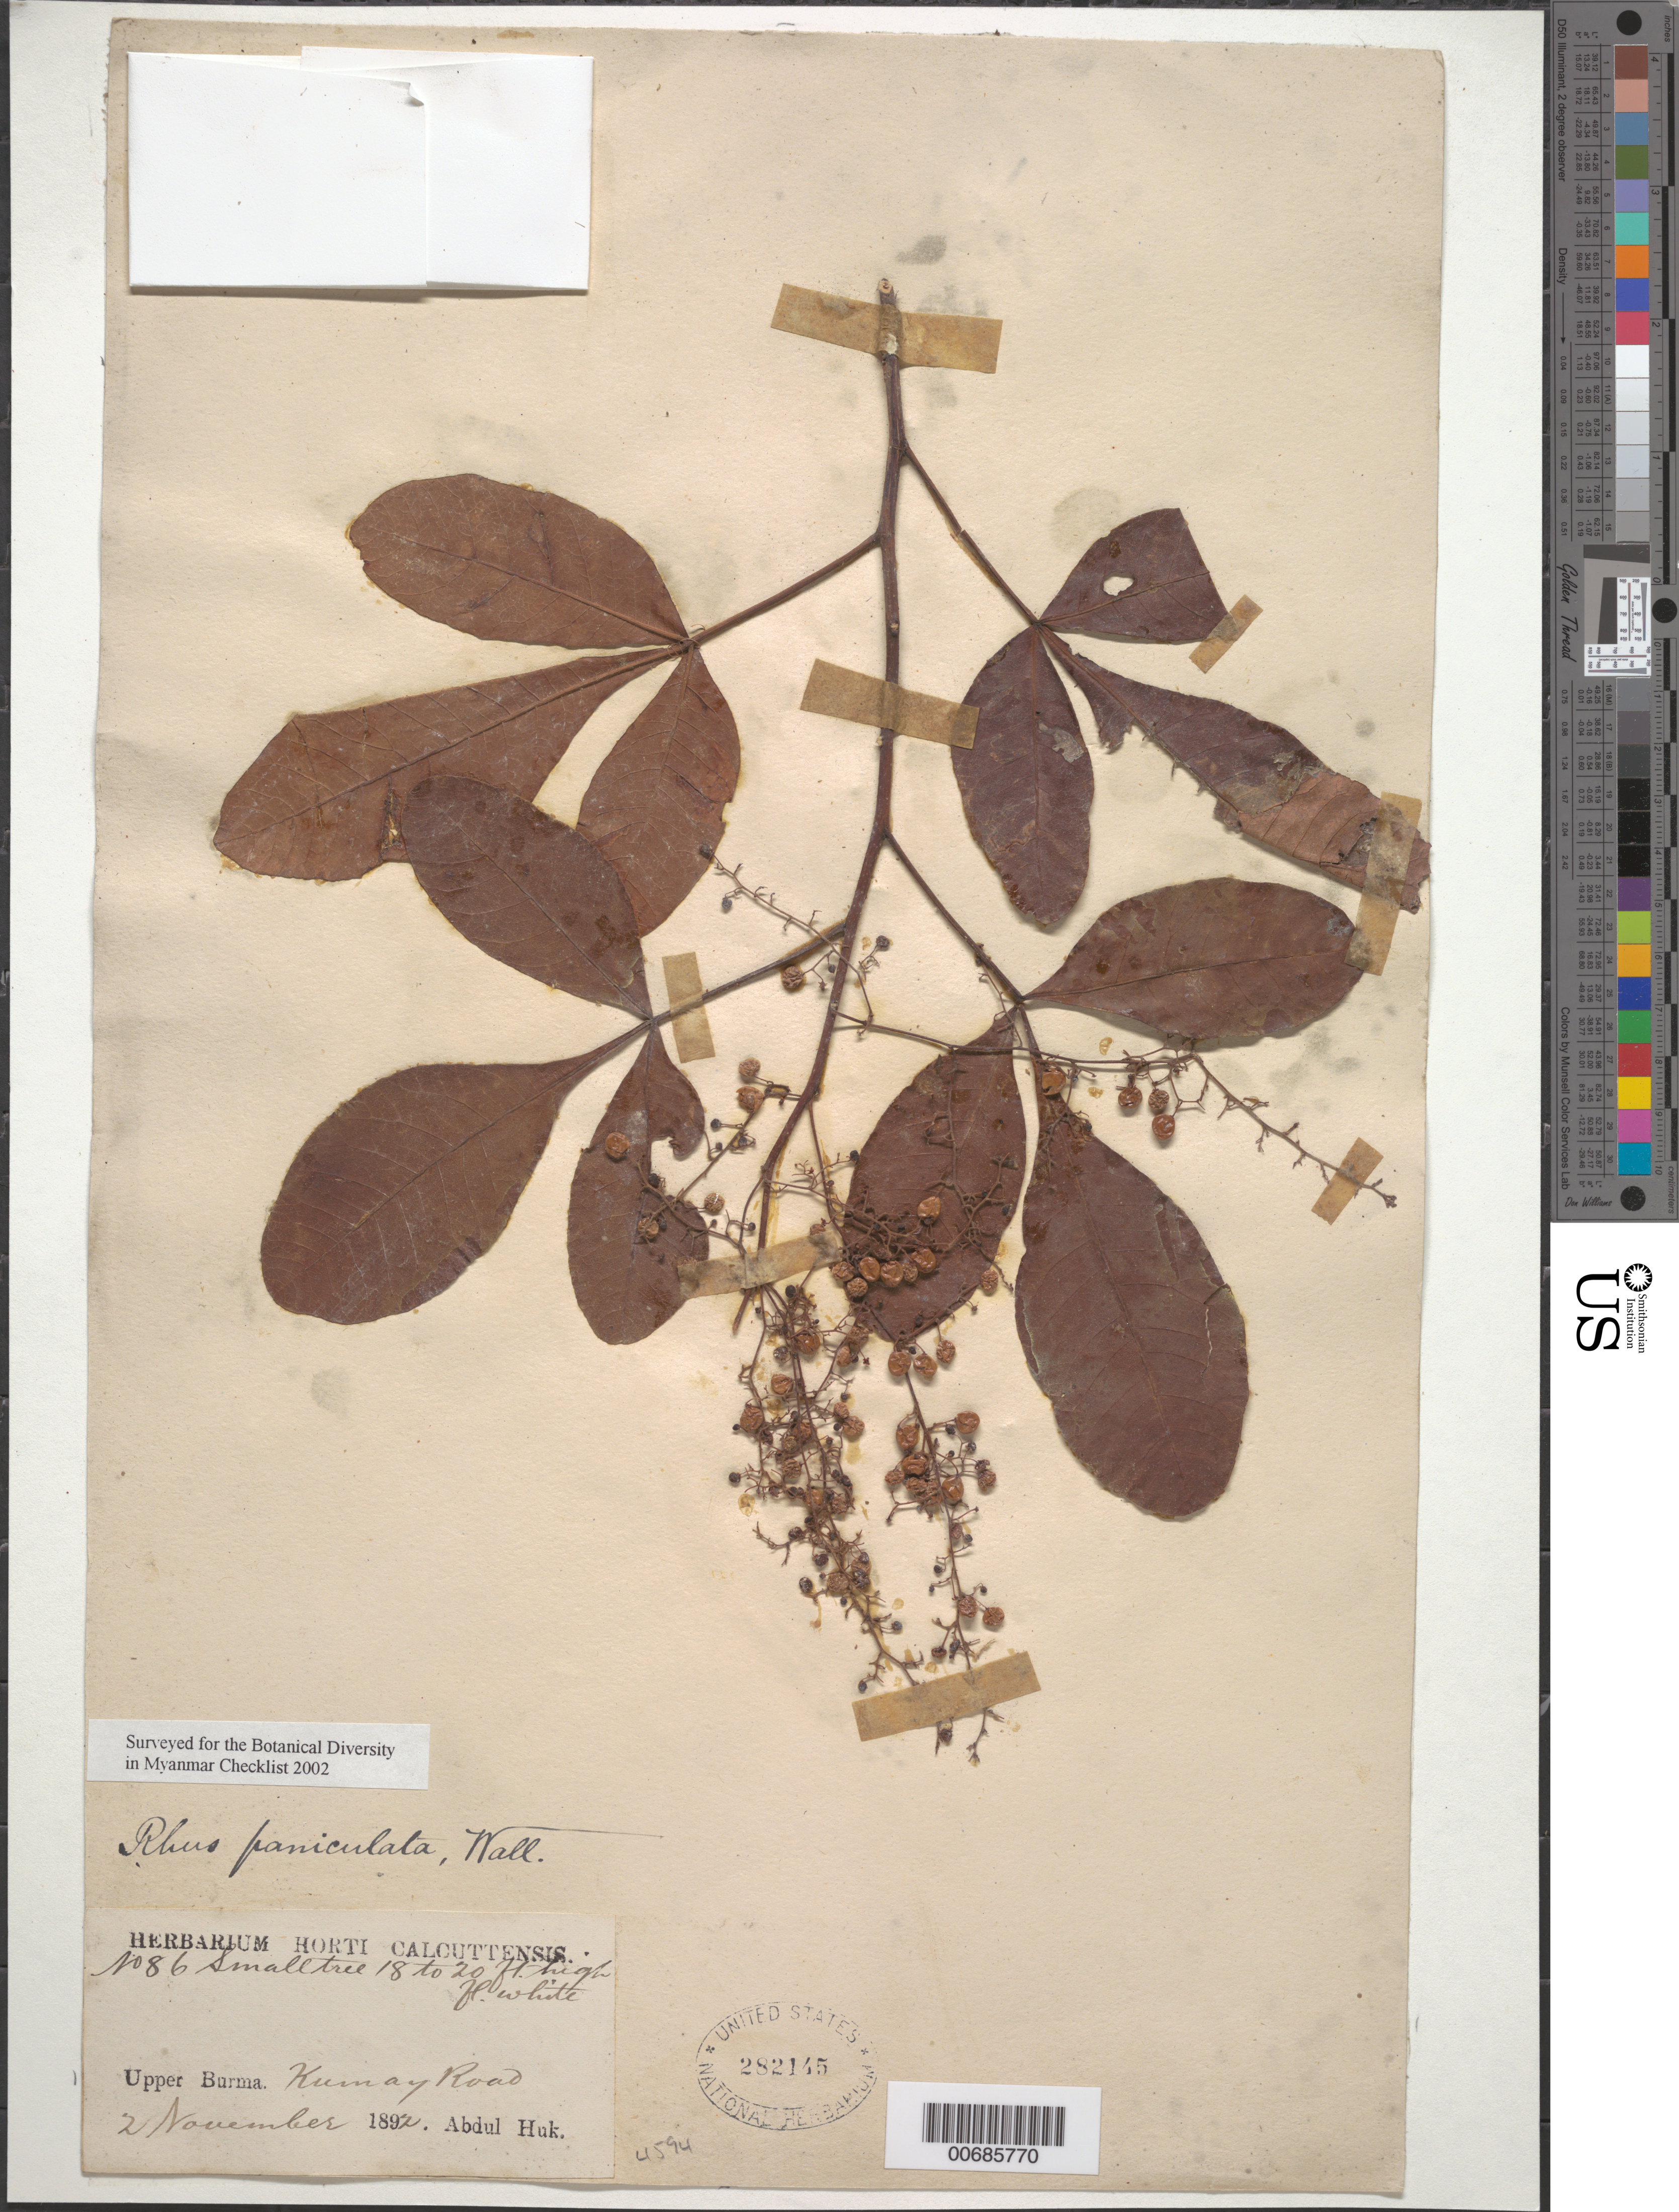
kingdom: Plantae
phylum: Tracheophyta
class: Magnoliopsida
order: Sapindales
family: Anacardiaceae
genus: Rhus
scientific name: Rhus paniculata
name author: Wall.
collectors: A. Huk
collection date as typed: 02 Nov 1982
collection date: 1982-11-02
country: Myanmar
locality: Upper Burma, Kumay Road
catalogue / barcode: US 282145